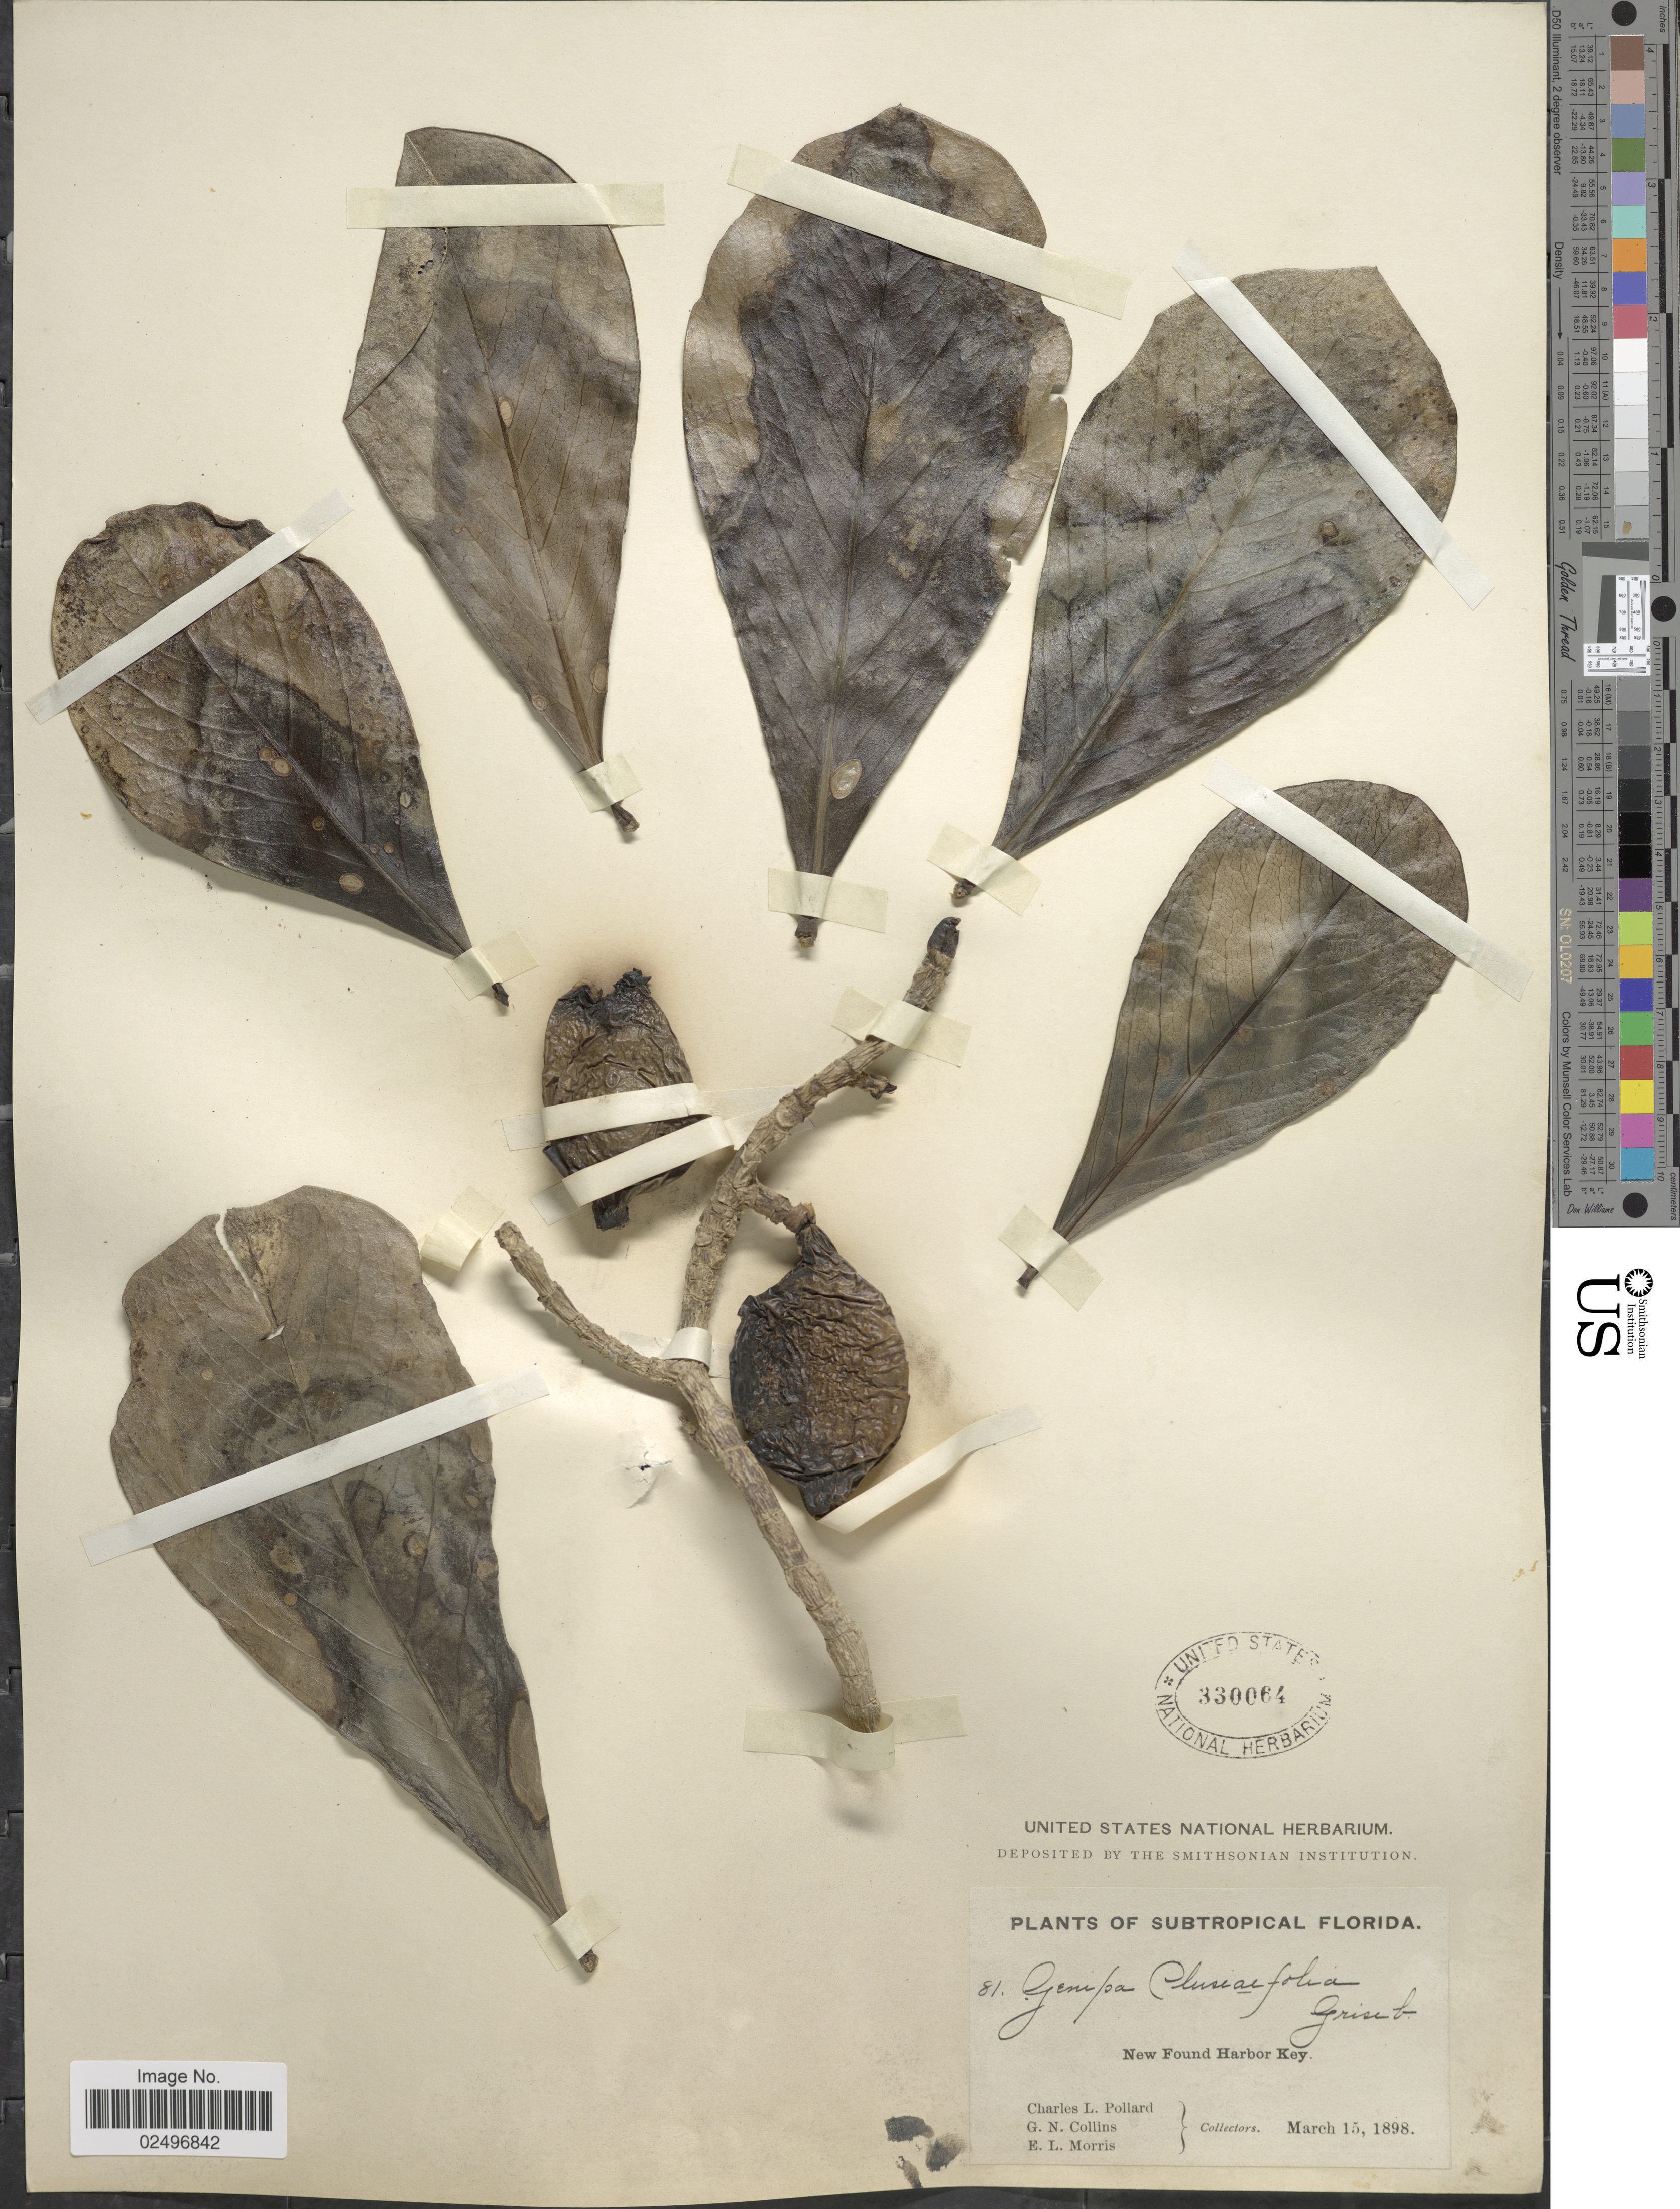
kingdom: Plantae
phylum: Tracheophyta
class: Magnoliopsida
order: Gentianales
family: Rubiaceae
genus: Casasia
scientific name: Casasia clusiifolia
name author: (Jacq.) Urb.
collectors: C. L. Pollard, G. Collins & E. Morris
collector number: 81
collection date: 1898-03-15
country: United States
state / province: Florida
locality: Subtropical Florida, New Found Harbor Key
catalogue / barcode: US 330064